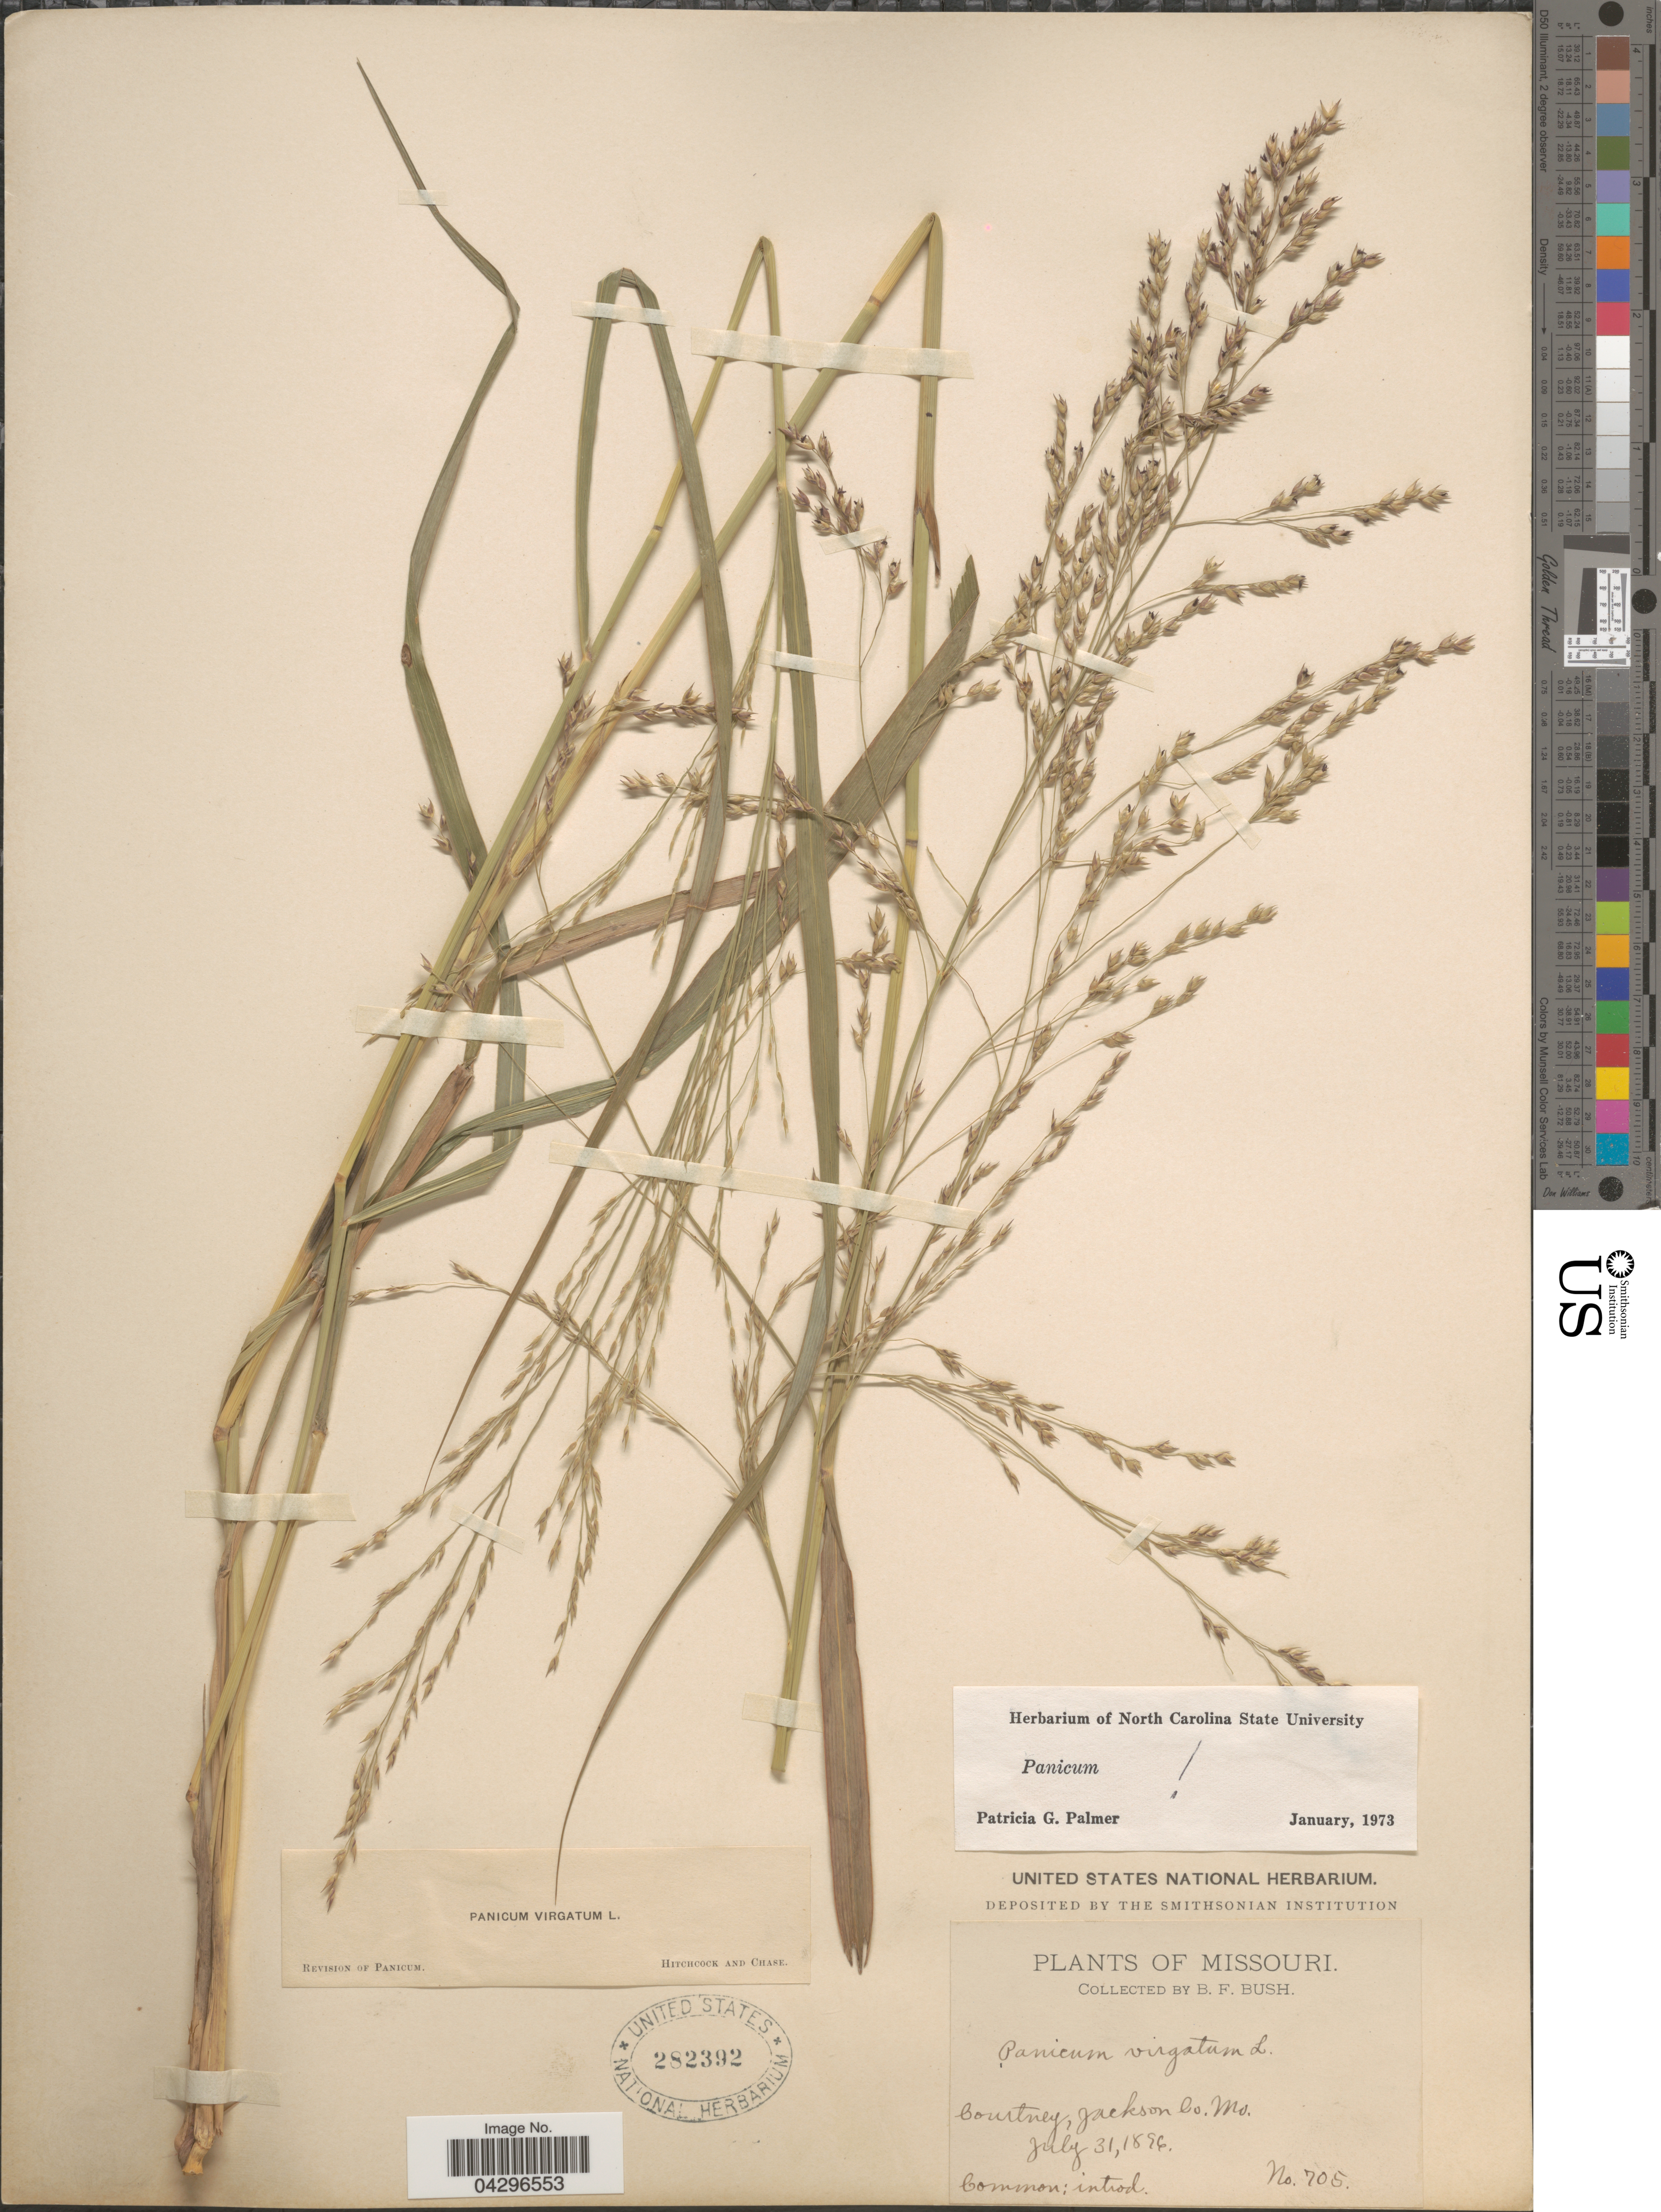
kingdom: Plantae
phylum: Tracheophyta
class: Liliopsida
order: Poales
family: Poaceae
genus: Panicum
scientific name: Panicum virgatum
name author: L.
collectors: B. F. Bush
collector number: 705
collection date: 1896-07-31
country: United States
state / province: Missouri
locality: Courtney, Jackson Co.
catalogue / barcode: US 282392